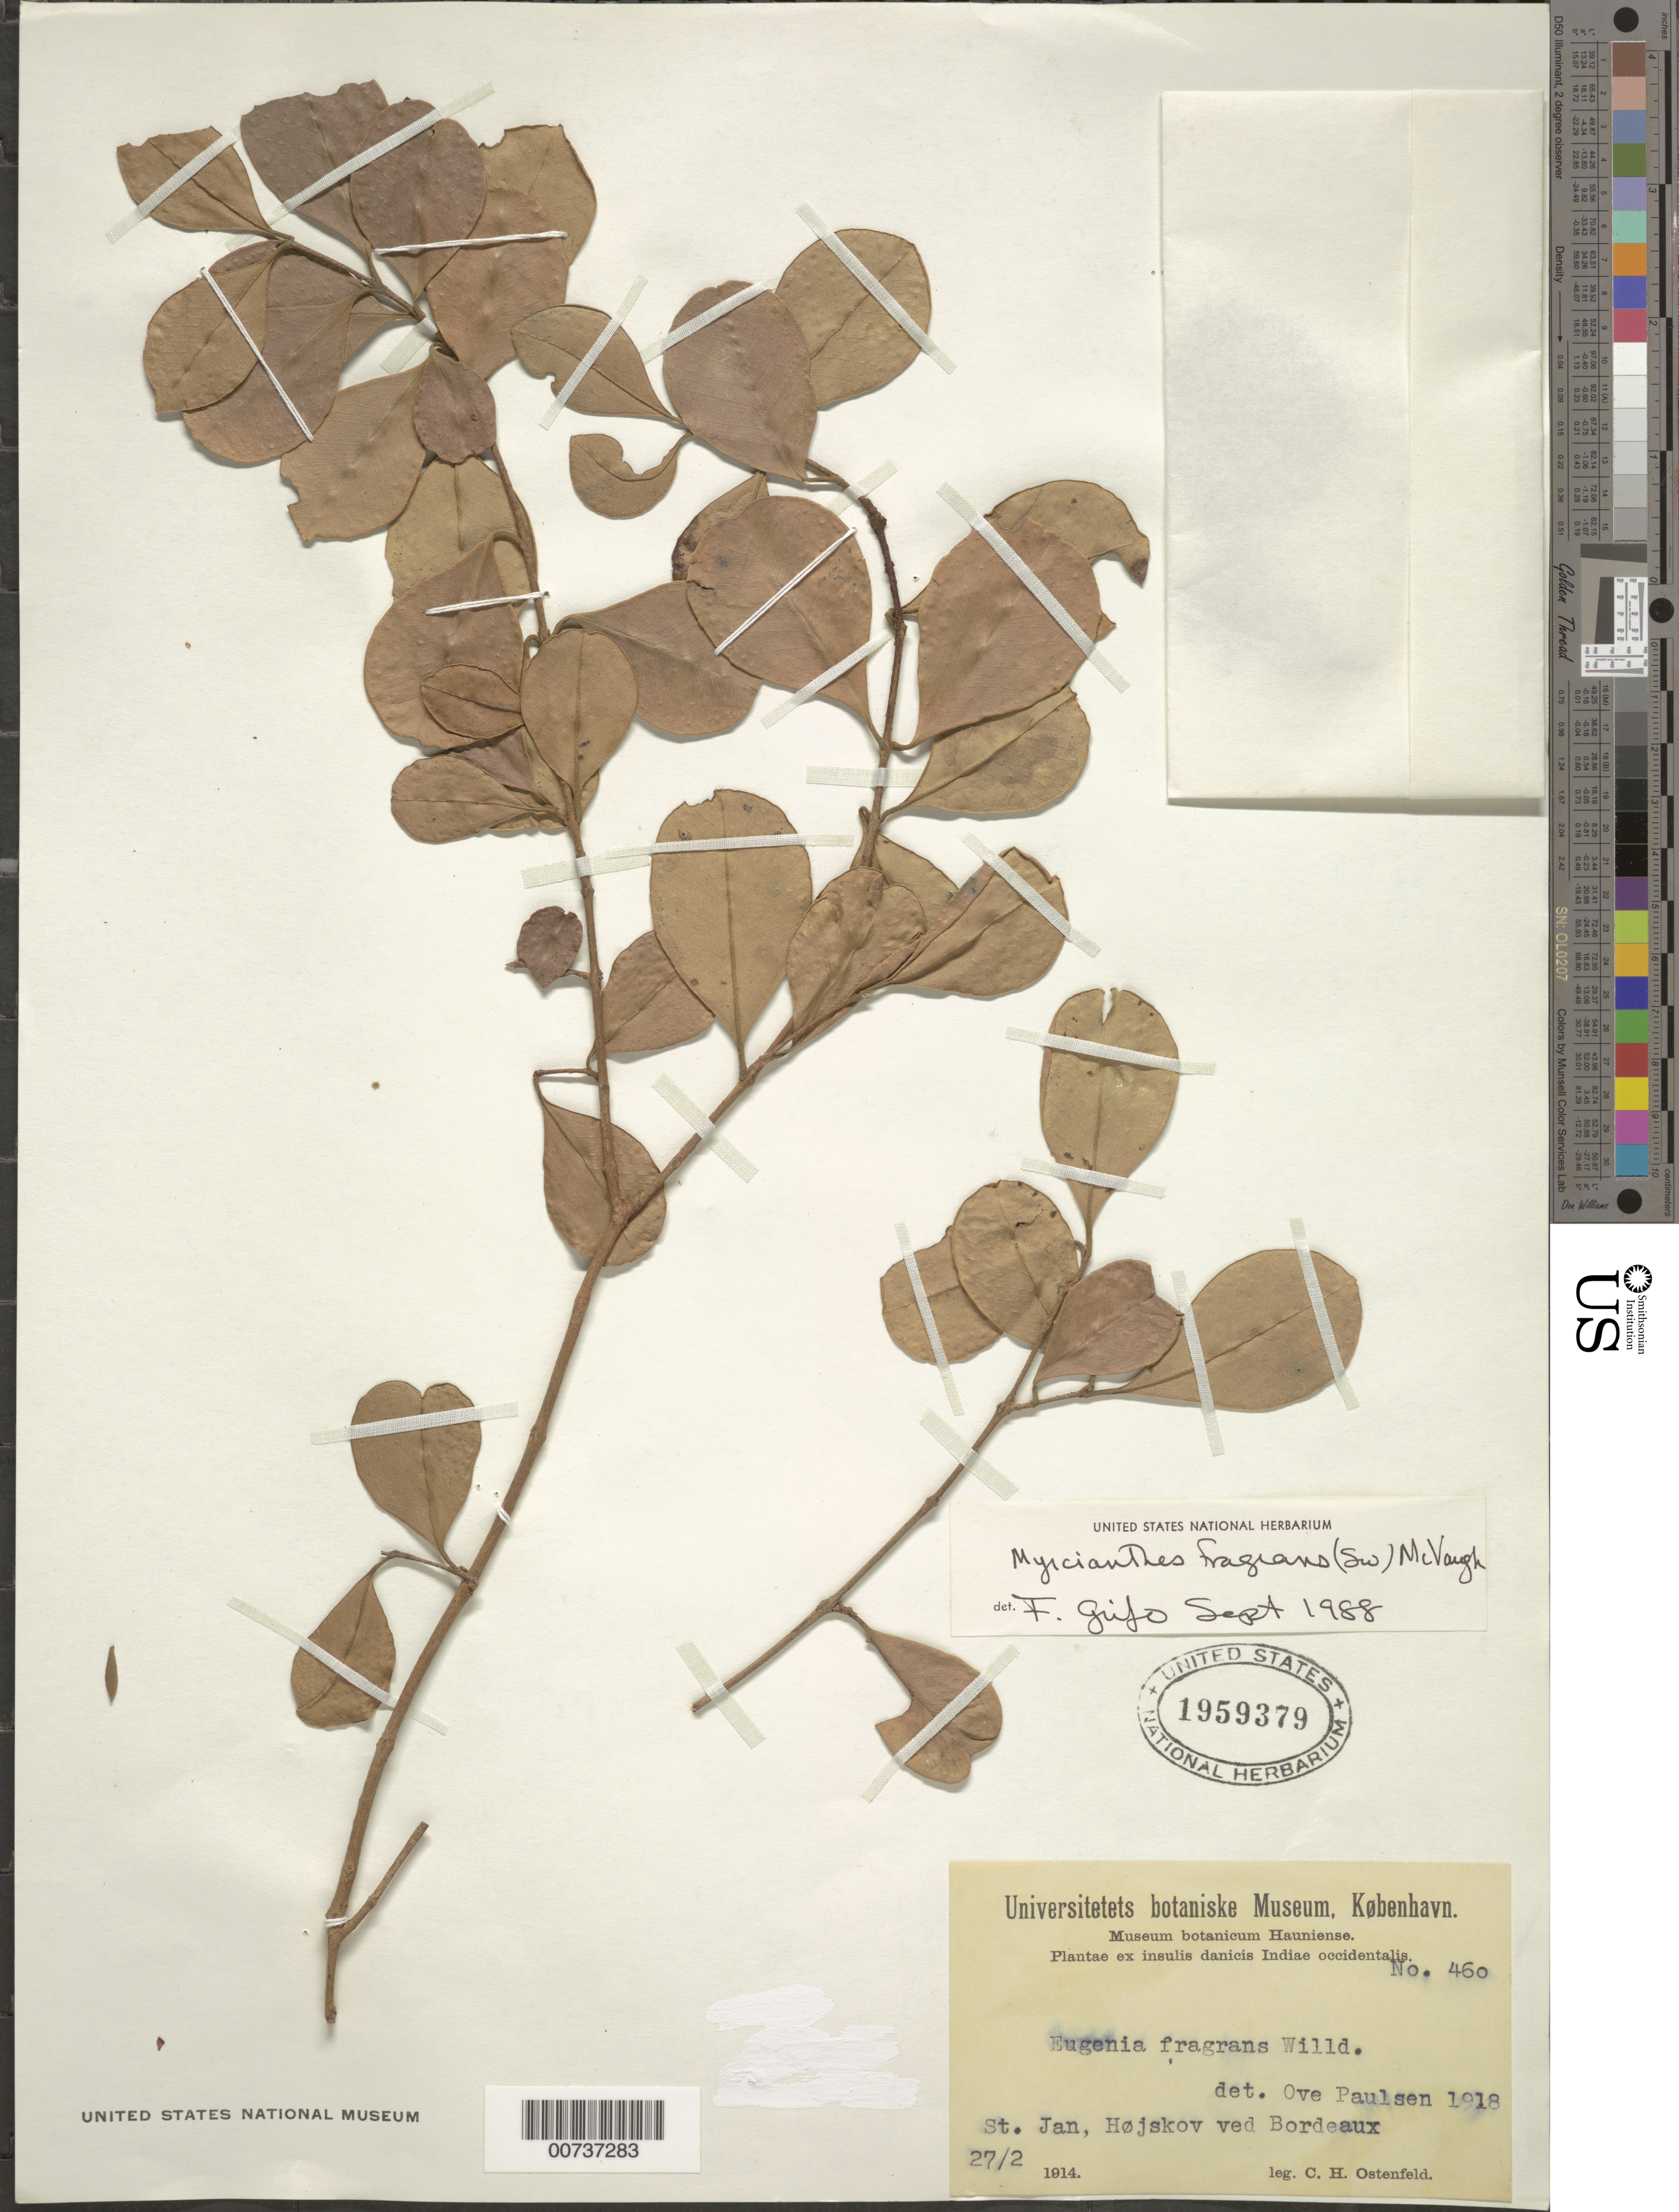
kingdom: Plantae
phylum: Tracheophyta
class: Magnoliopsida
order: Myrtales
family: Myrtaceae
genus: Myrcianthes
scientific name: Myrcianthes fragrans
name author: (Sw.) McVaugh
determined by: Grifo, F. T.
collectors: C. Ostenfeld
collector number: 460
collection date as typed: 27 Feb 1914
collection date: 1914-02-27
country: U.S. Virgin Islands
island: St. John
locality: Hojskov ved Bordeaux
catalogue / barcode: US 1959379